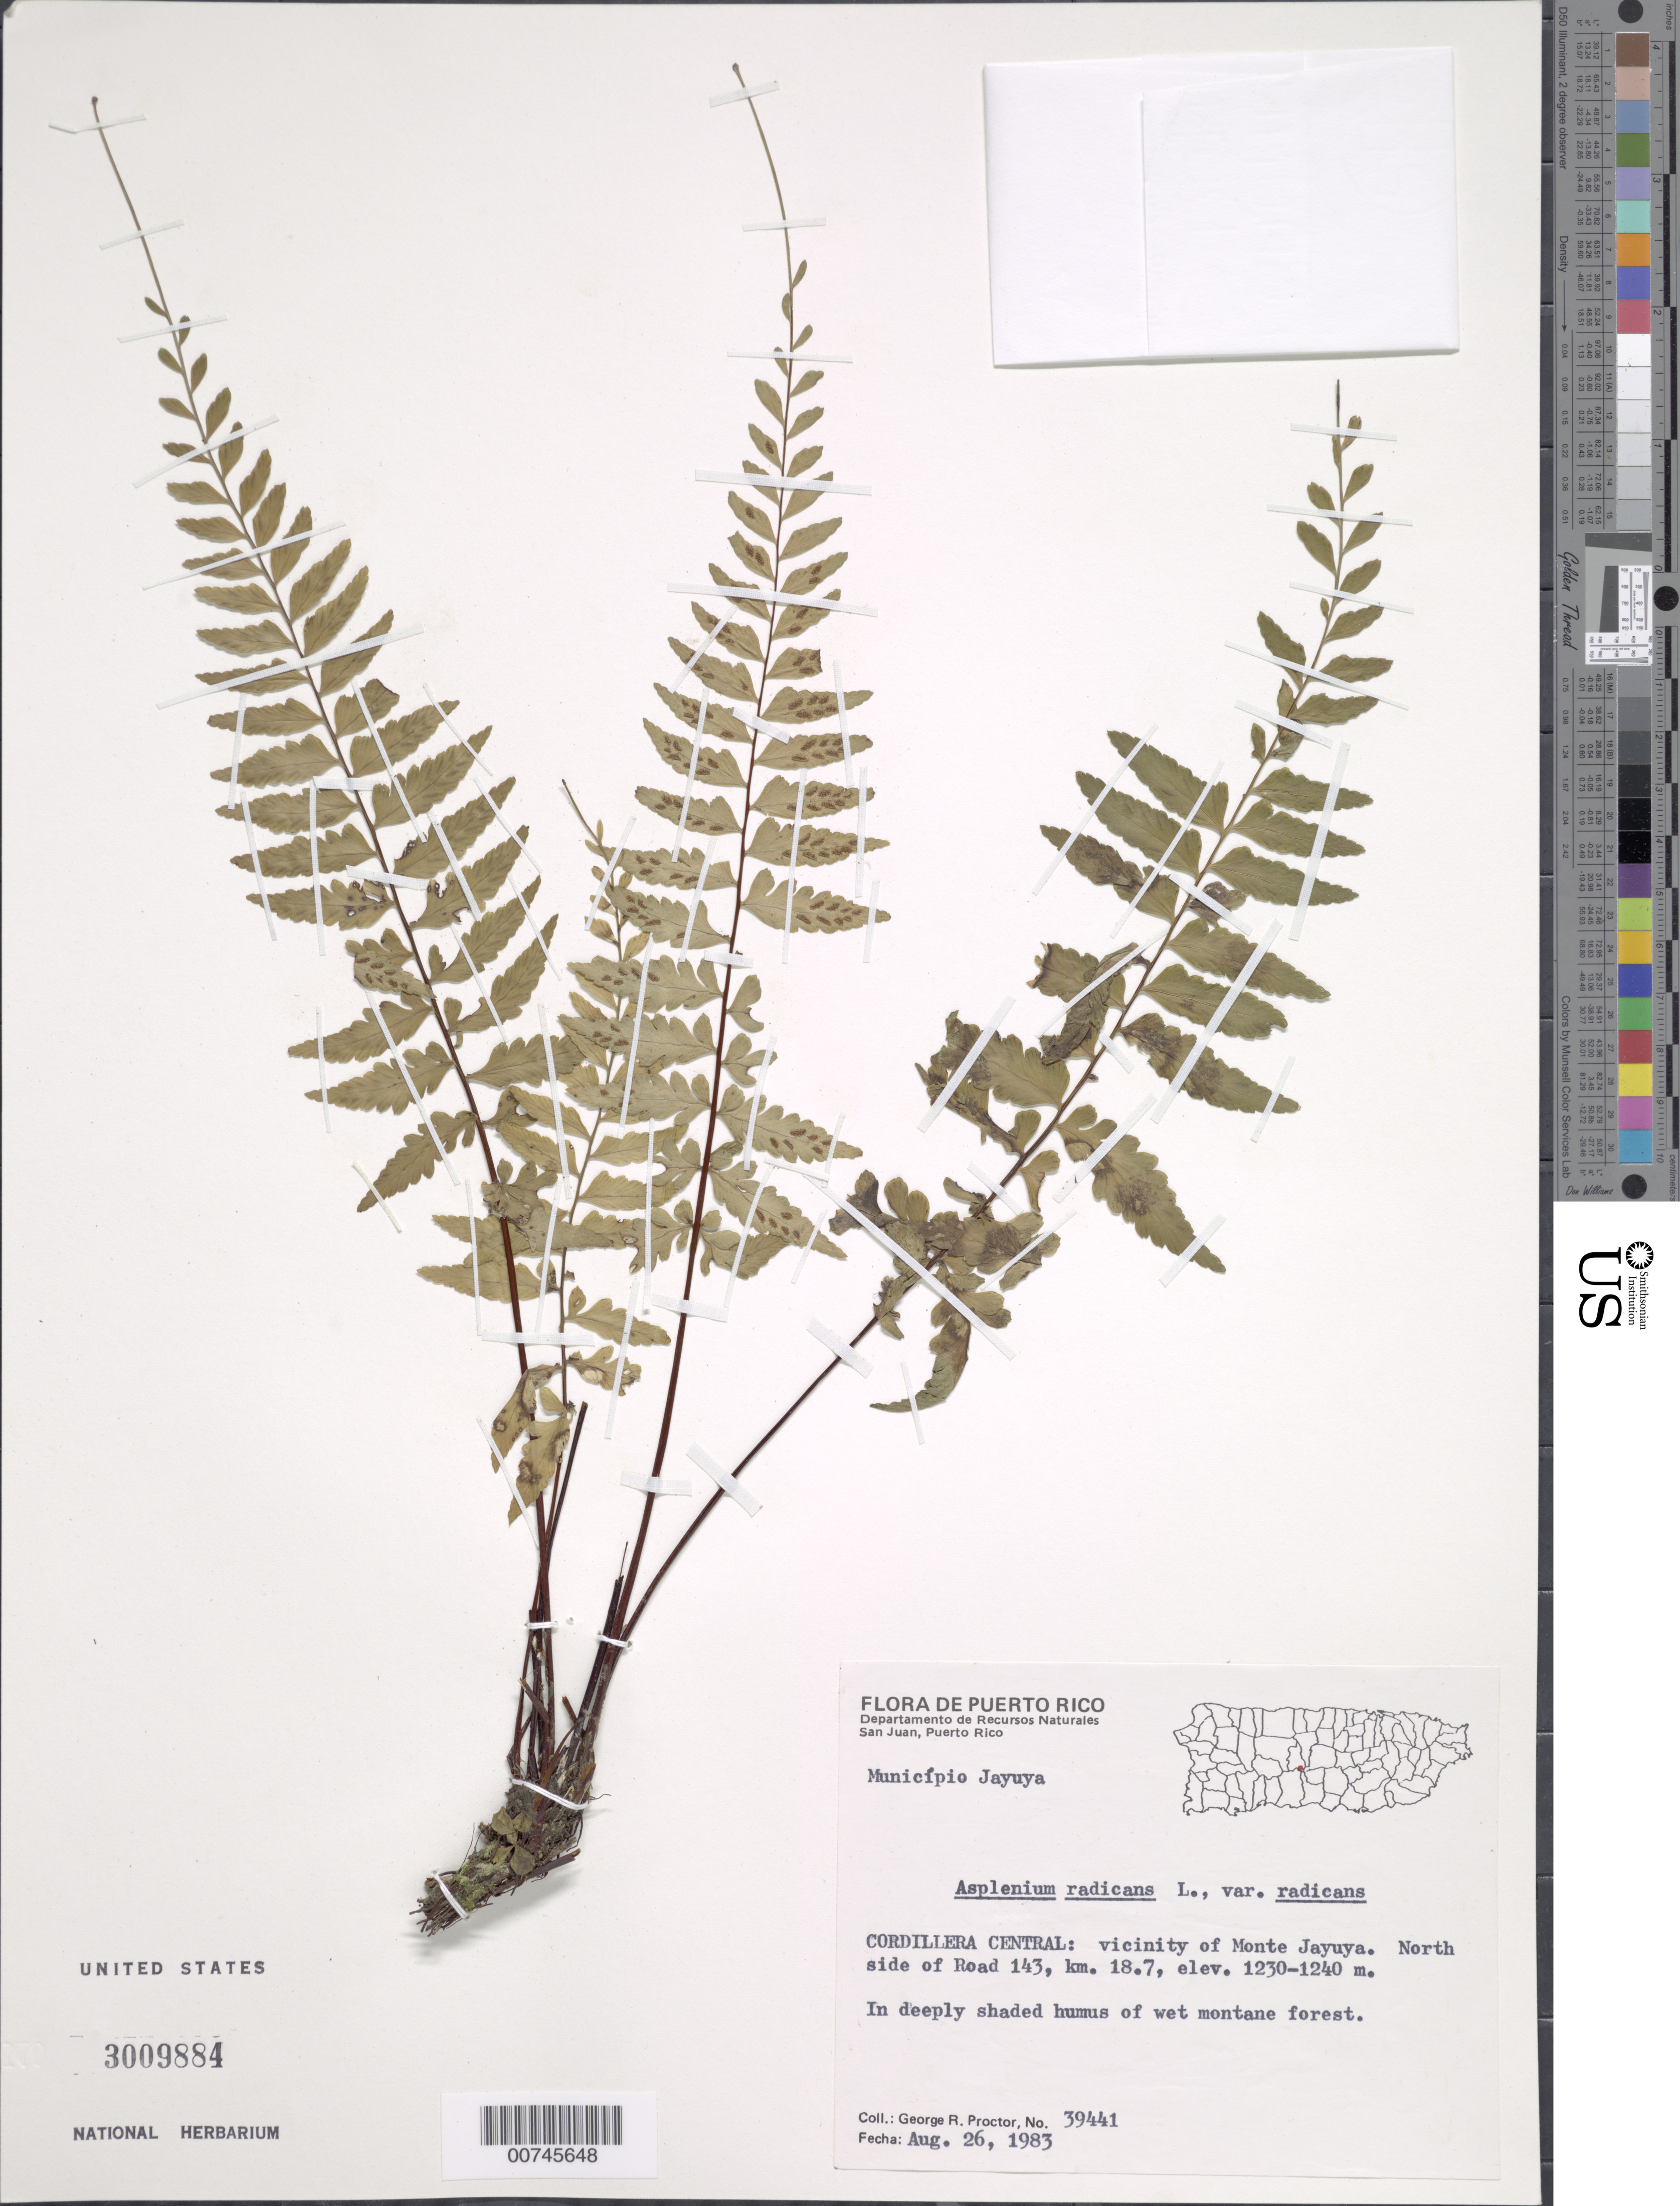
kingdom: Plantae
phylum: Tracheophyta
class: Polypodiopsida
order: Polypodiales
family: Aspleniaceae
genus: Asplenium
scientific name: Asplenium radicans var. radicans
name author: L.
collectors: G. R. Proctor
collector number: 39441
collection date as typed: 26 Aug 1983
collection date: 1983-08-26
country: Puerto Rico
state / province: Jayuya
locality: Cordillera Central: vicinity of Monte Jayuya. North side of Road 143, km 18.7, Municipio Jayuya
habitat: In deeply shaded humus of wet montane forest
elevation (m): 1230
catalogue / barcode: US 3009884